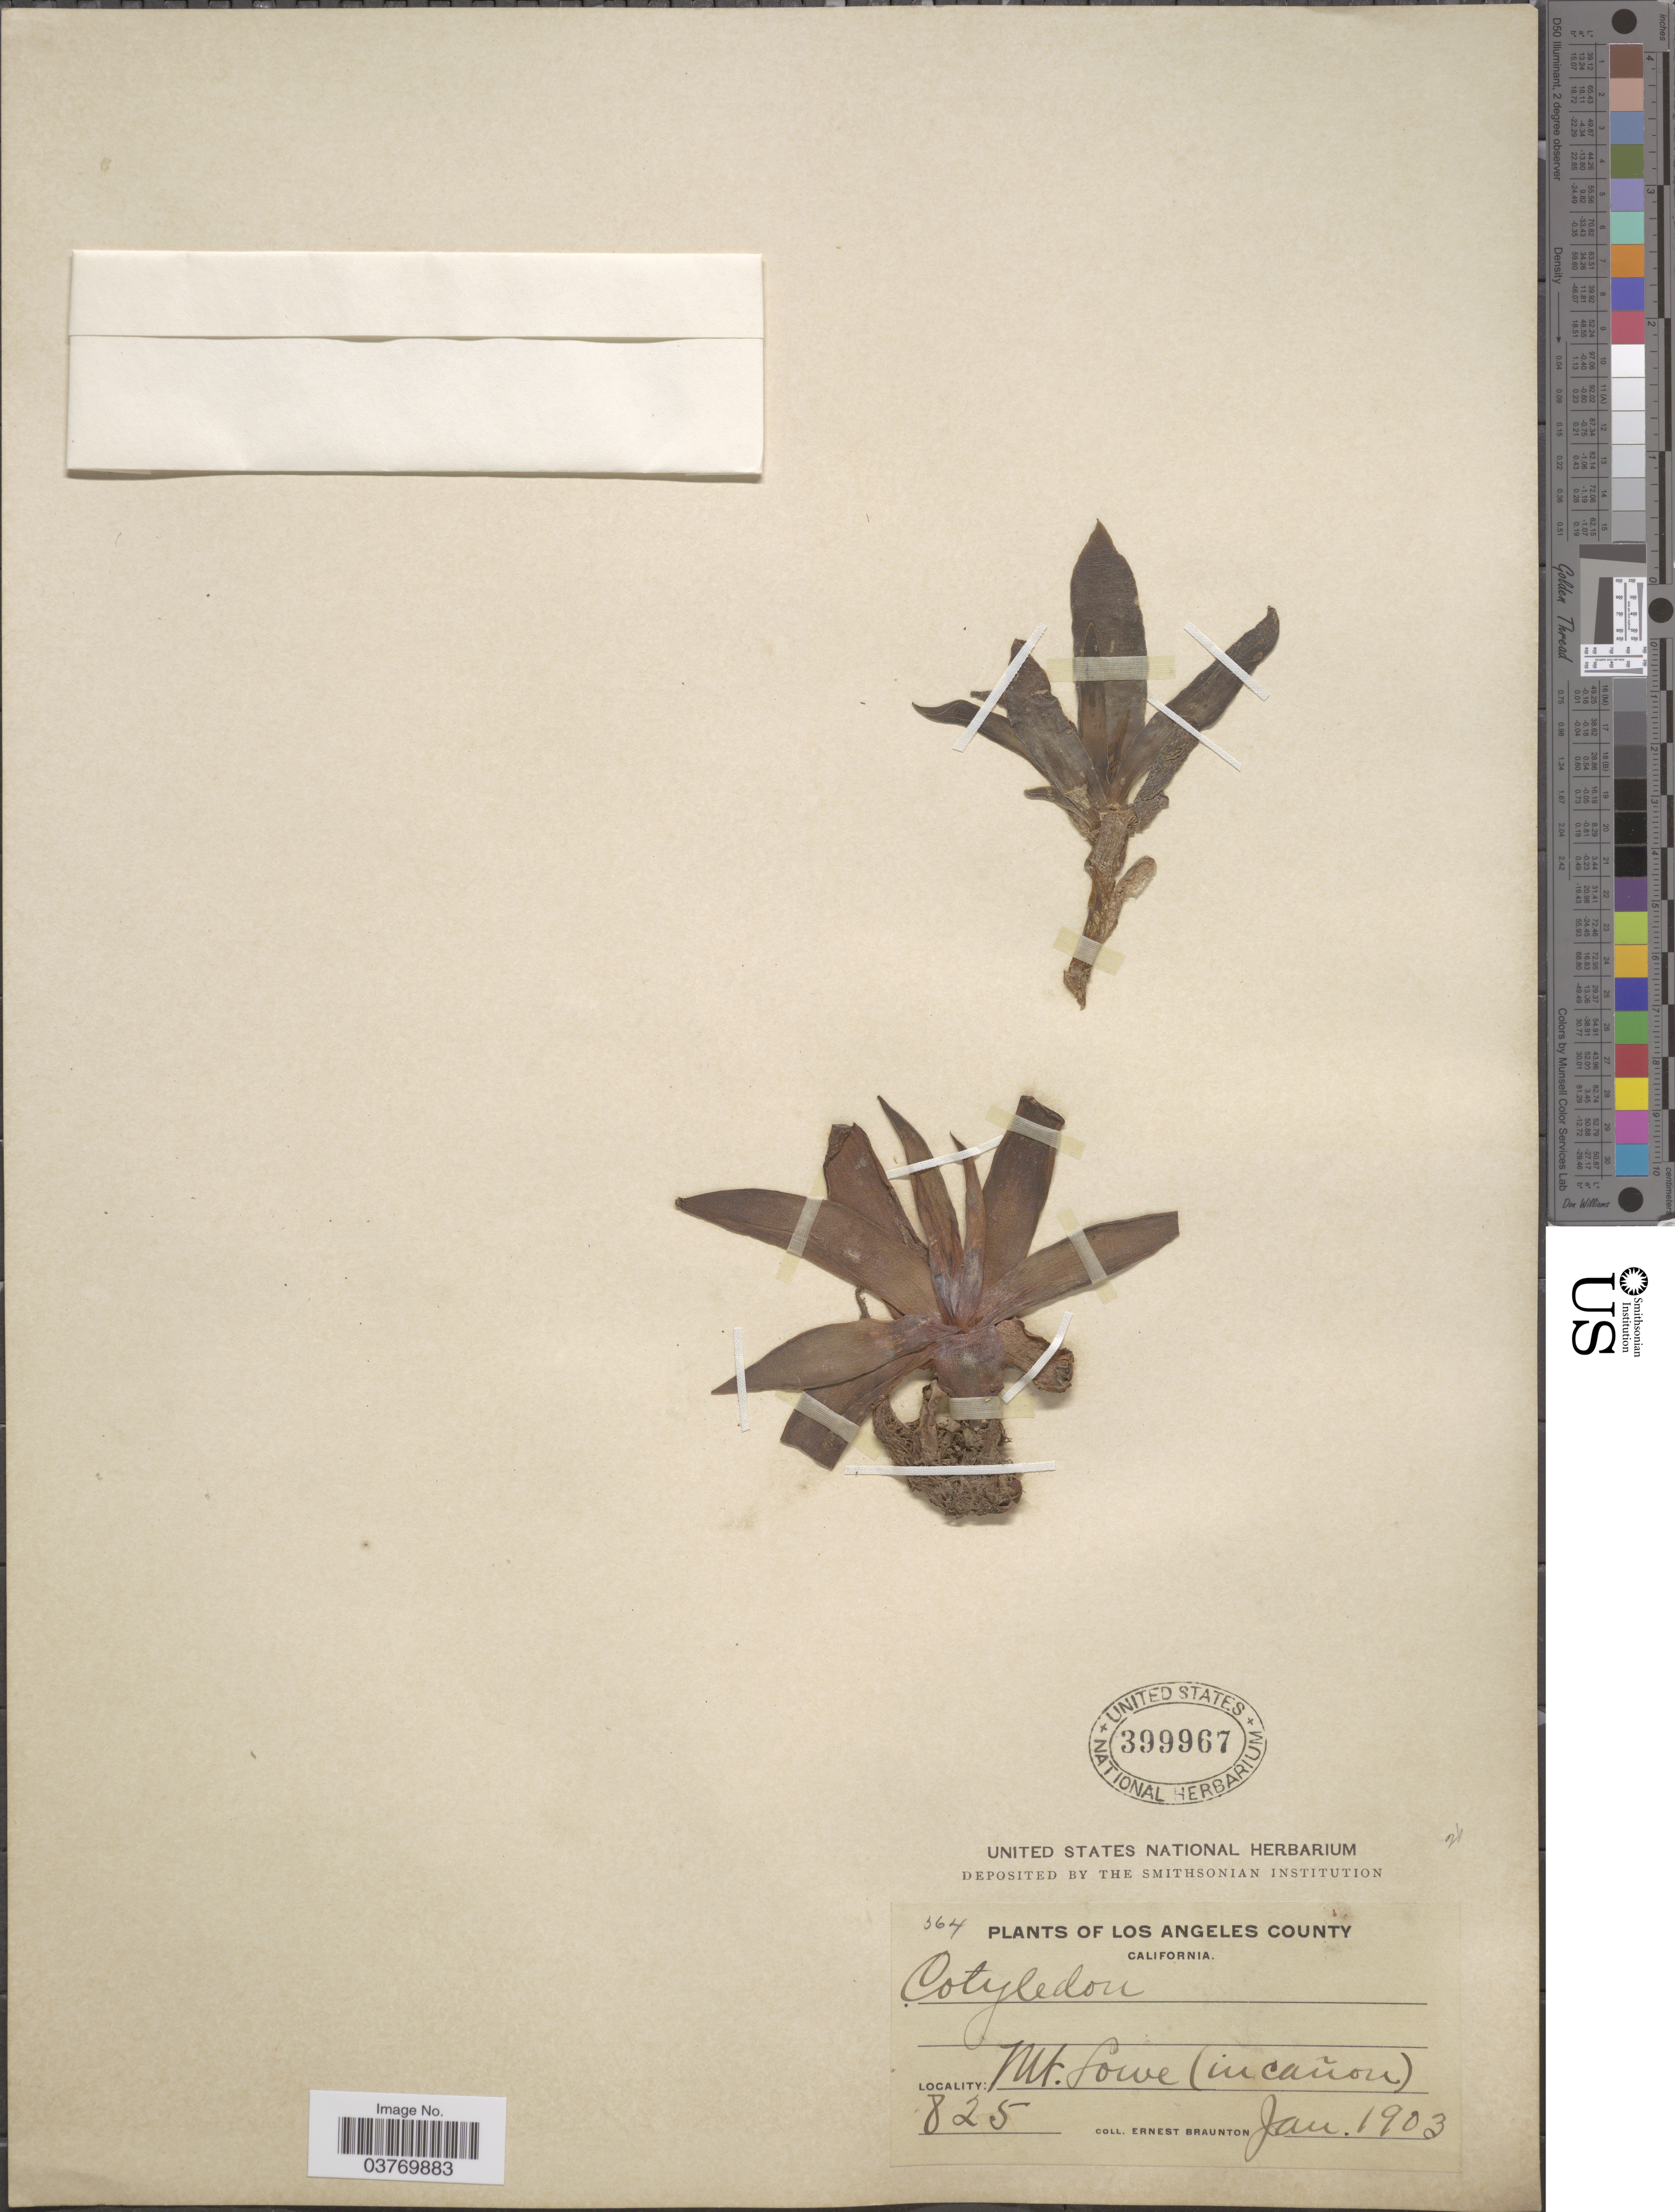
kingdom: Plantae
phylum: Tracheophyta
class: Magnoliopsida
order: Saxifragales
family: Crassulaceae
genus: Dudleya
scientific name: Dudleya sp.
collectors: E. Braunton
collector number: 825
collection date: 1903-01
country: United States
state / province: California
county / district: Los Angeles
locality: Los Angeles County. Mt. Lowe ( in cañon).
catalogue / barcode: US 399967